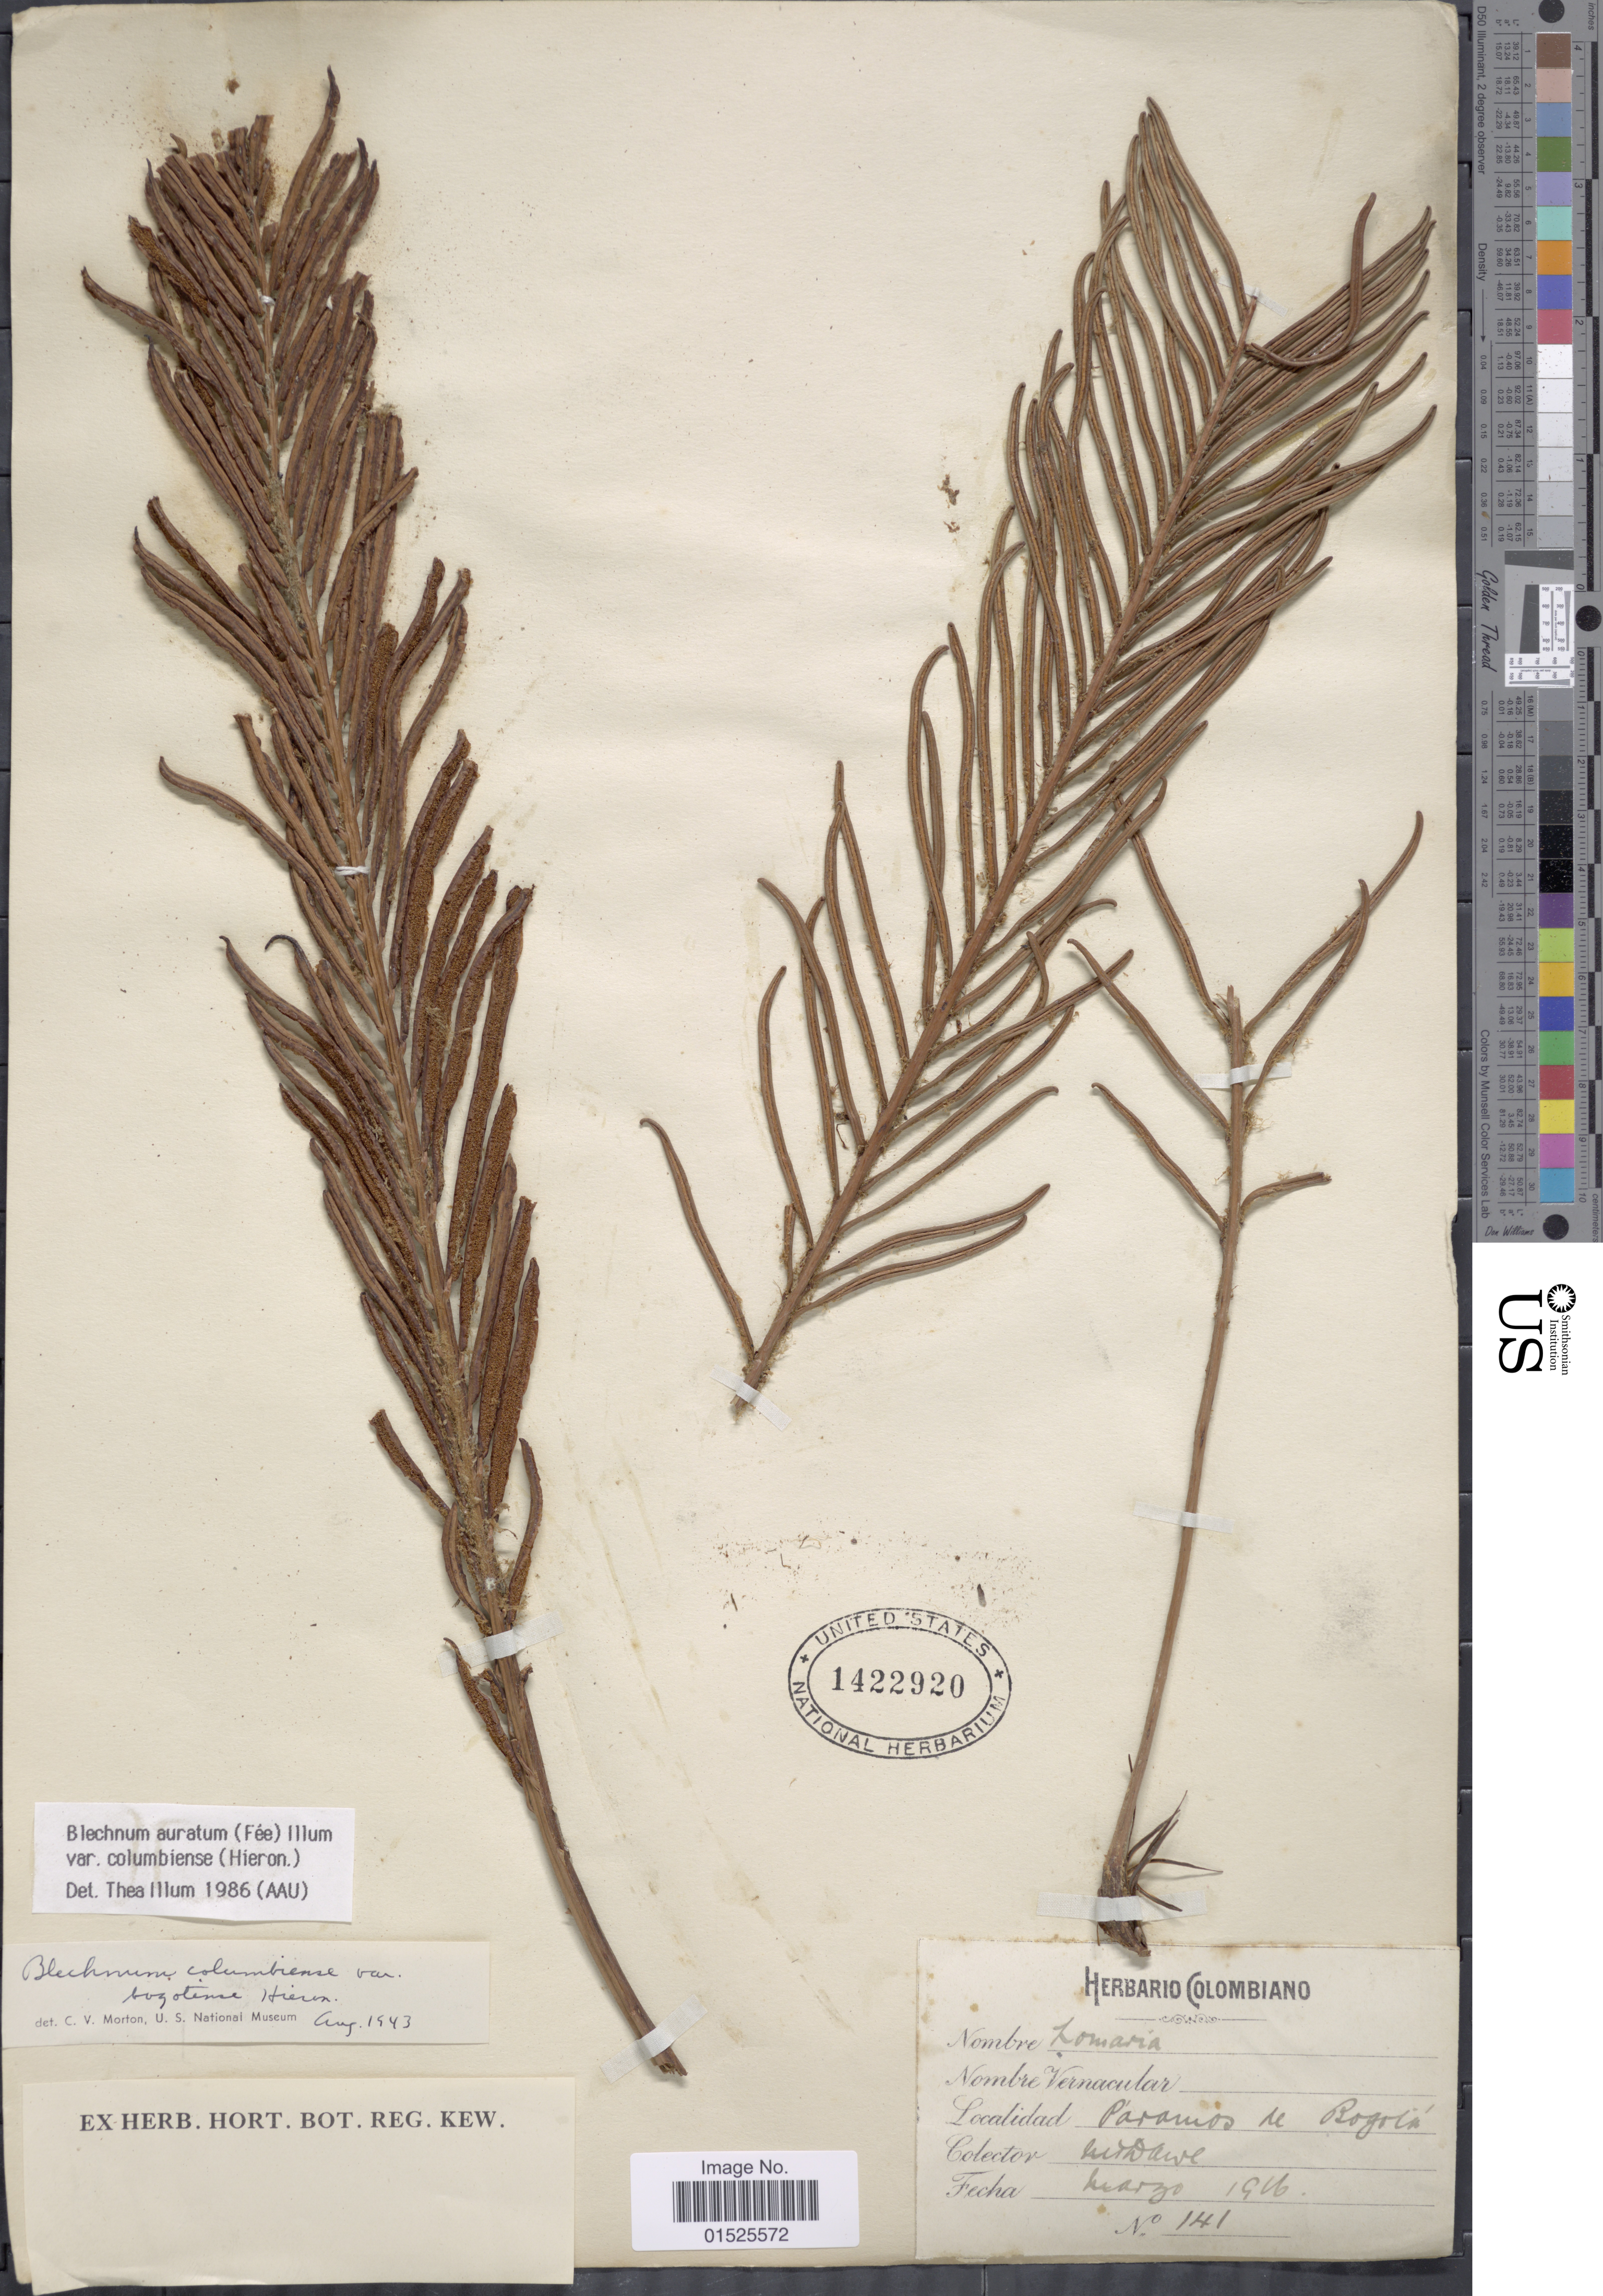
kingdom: Plantae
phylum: Tracheophyta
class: Polypodiopsida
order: Polypodiales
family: Blechnaceae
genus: Blechnum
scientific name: Blechnum columbiense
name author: Hieron.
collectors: M. T. Dawe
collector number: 141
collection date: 1916-03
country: Colombia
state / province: Bogota D.C.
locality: Páramos de Bogotá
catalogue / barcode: US 1422920